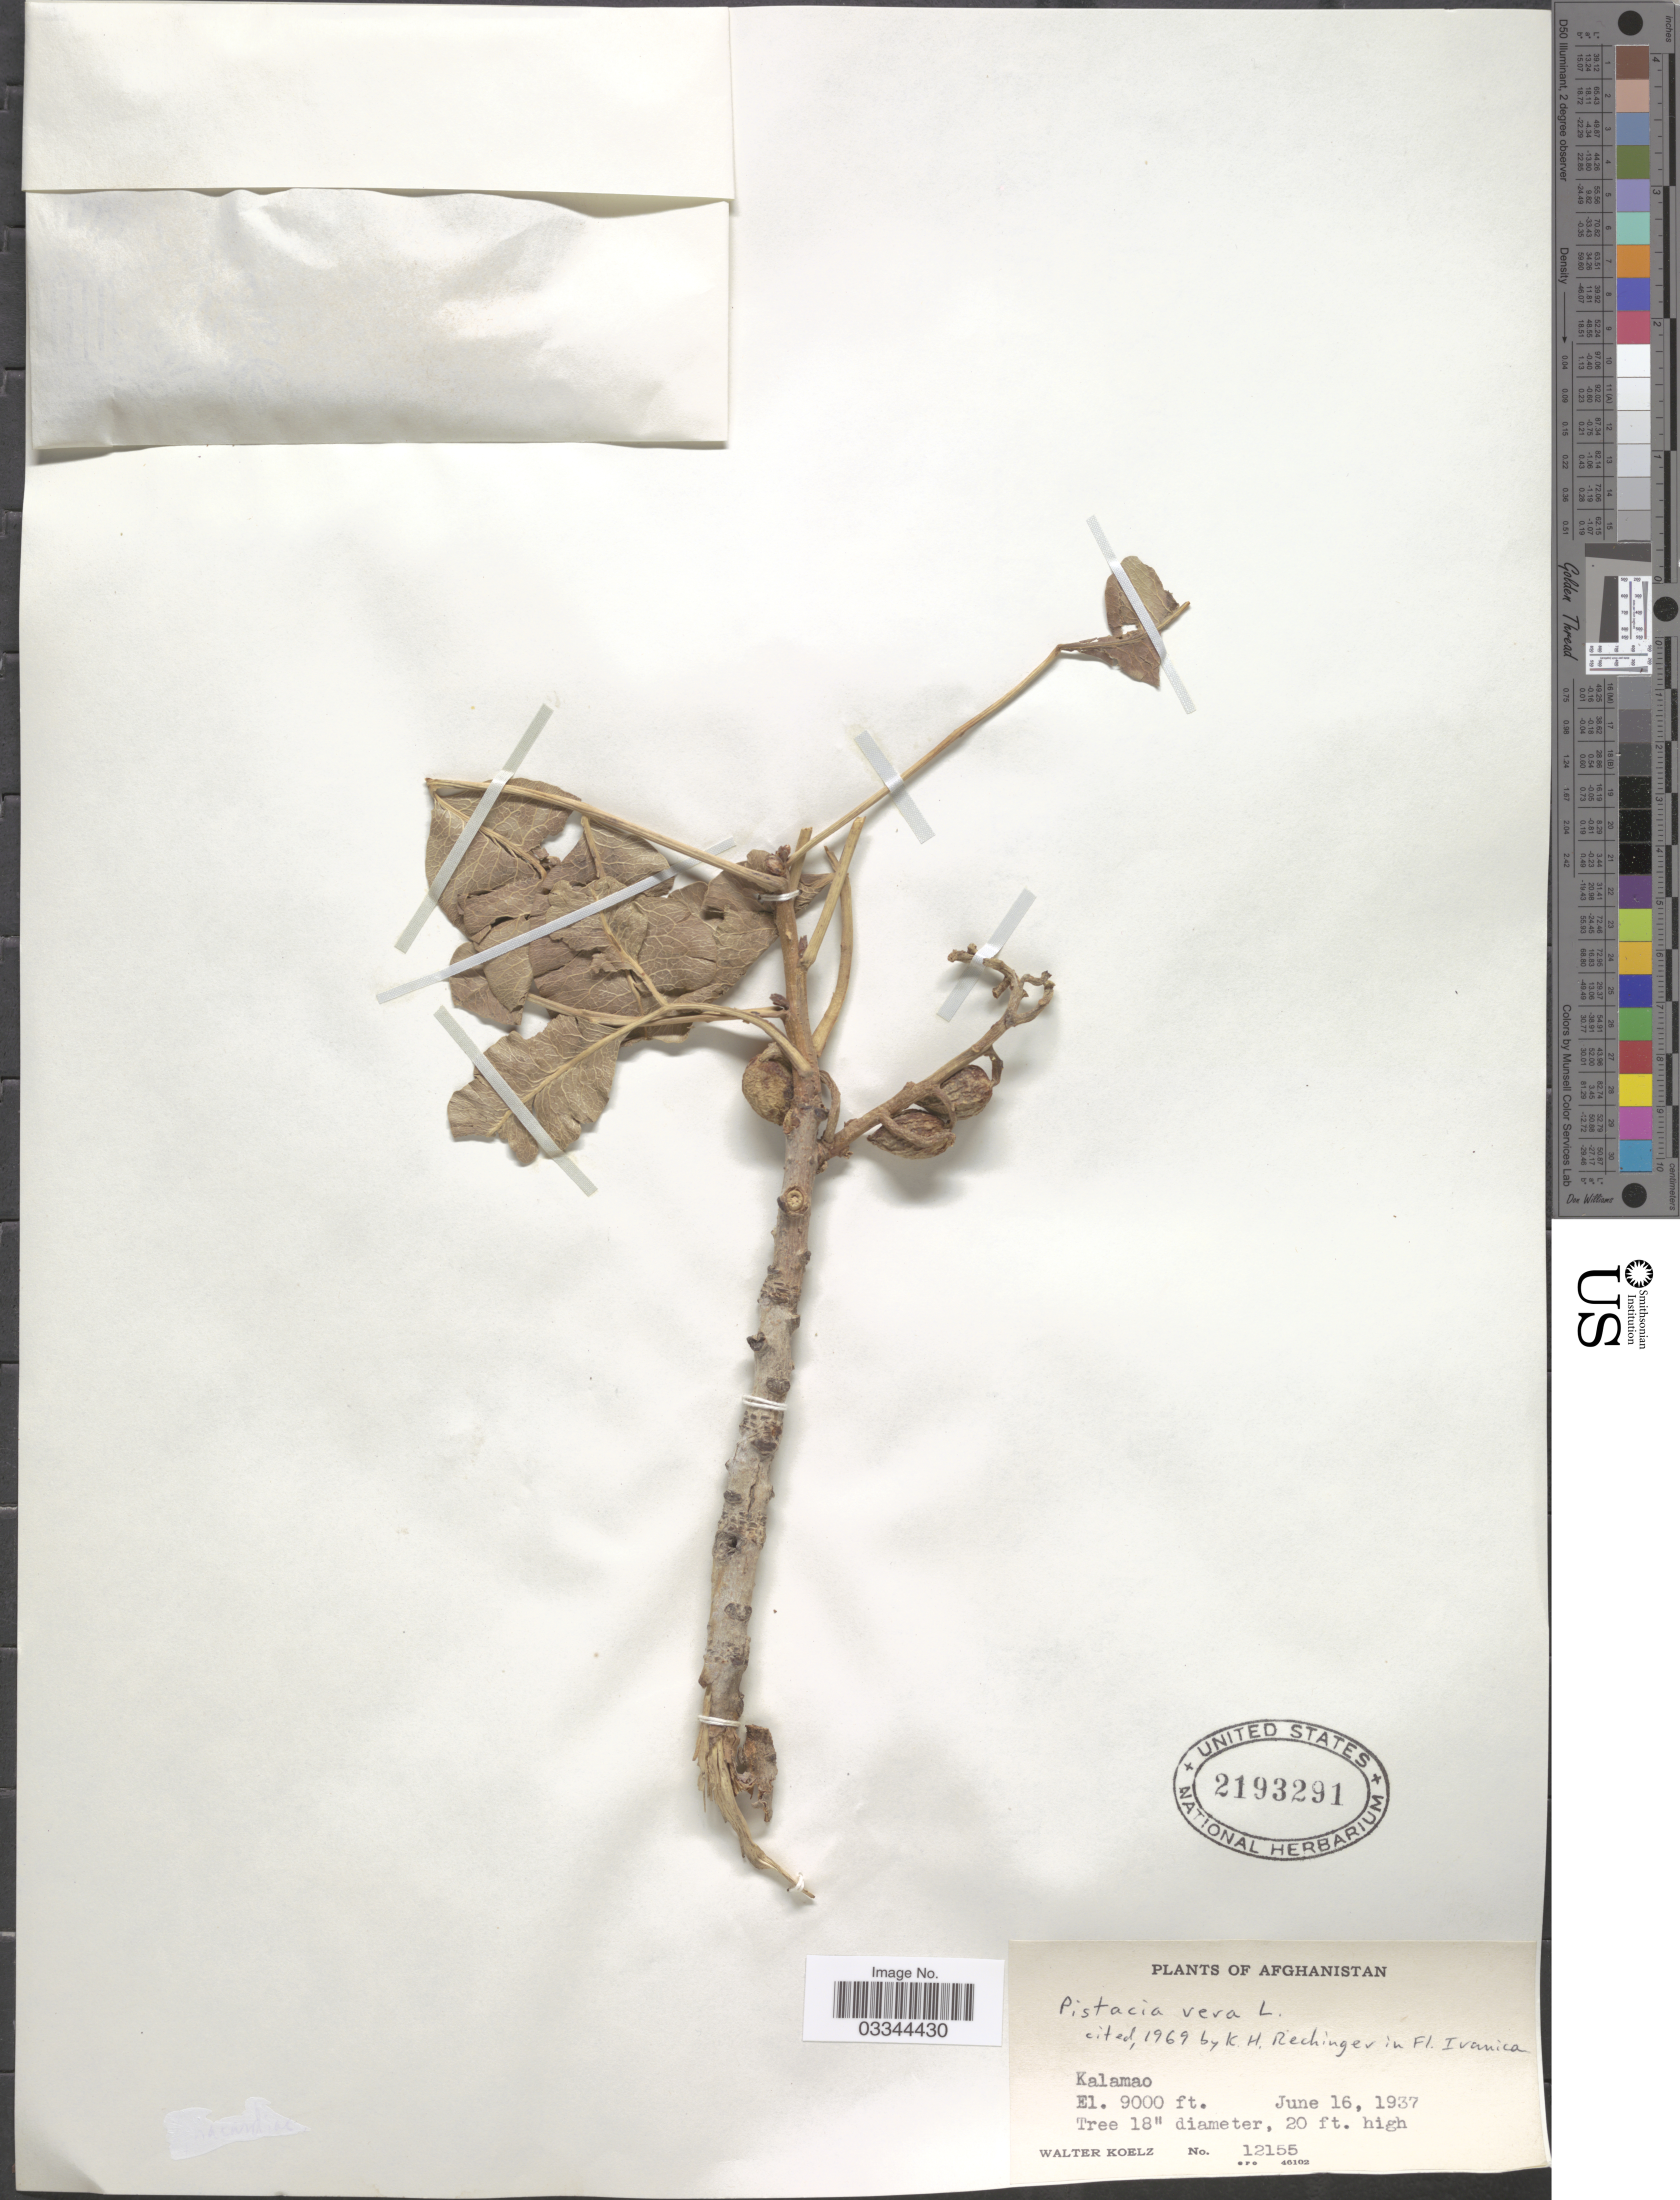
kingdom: Plantae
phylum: Tracheophyta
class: Magnoliopsida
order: Sapindales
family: Anacardiaceae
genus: Pistacia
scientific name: Pistacia vera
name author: L.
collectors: W. N. Koelz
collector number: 12155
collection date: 1937-06-16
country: Afghanistan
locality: Kalamao.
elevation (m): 2743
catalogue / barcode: US 2193291